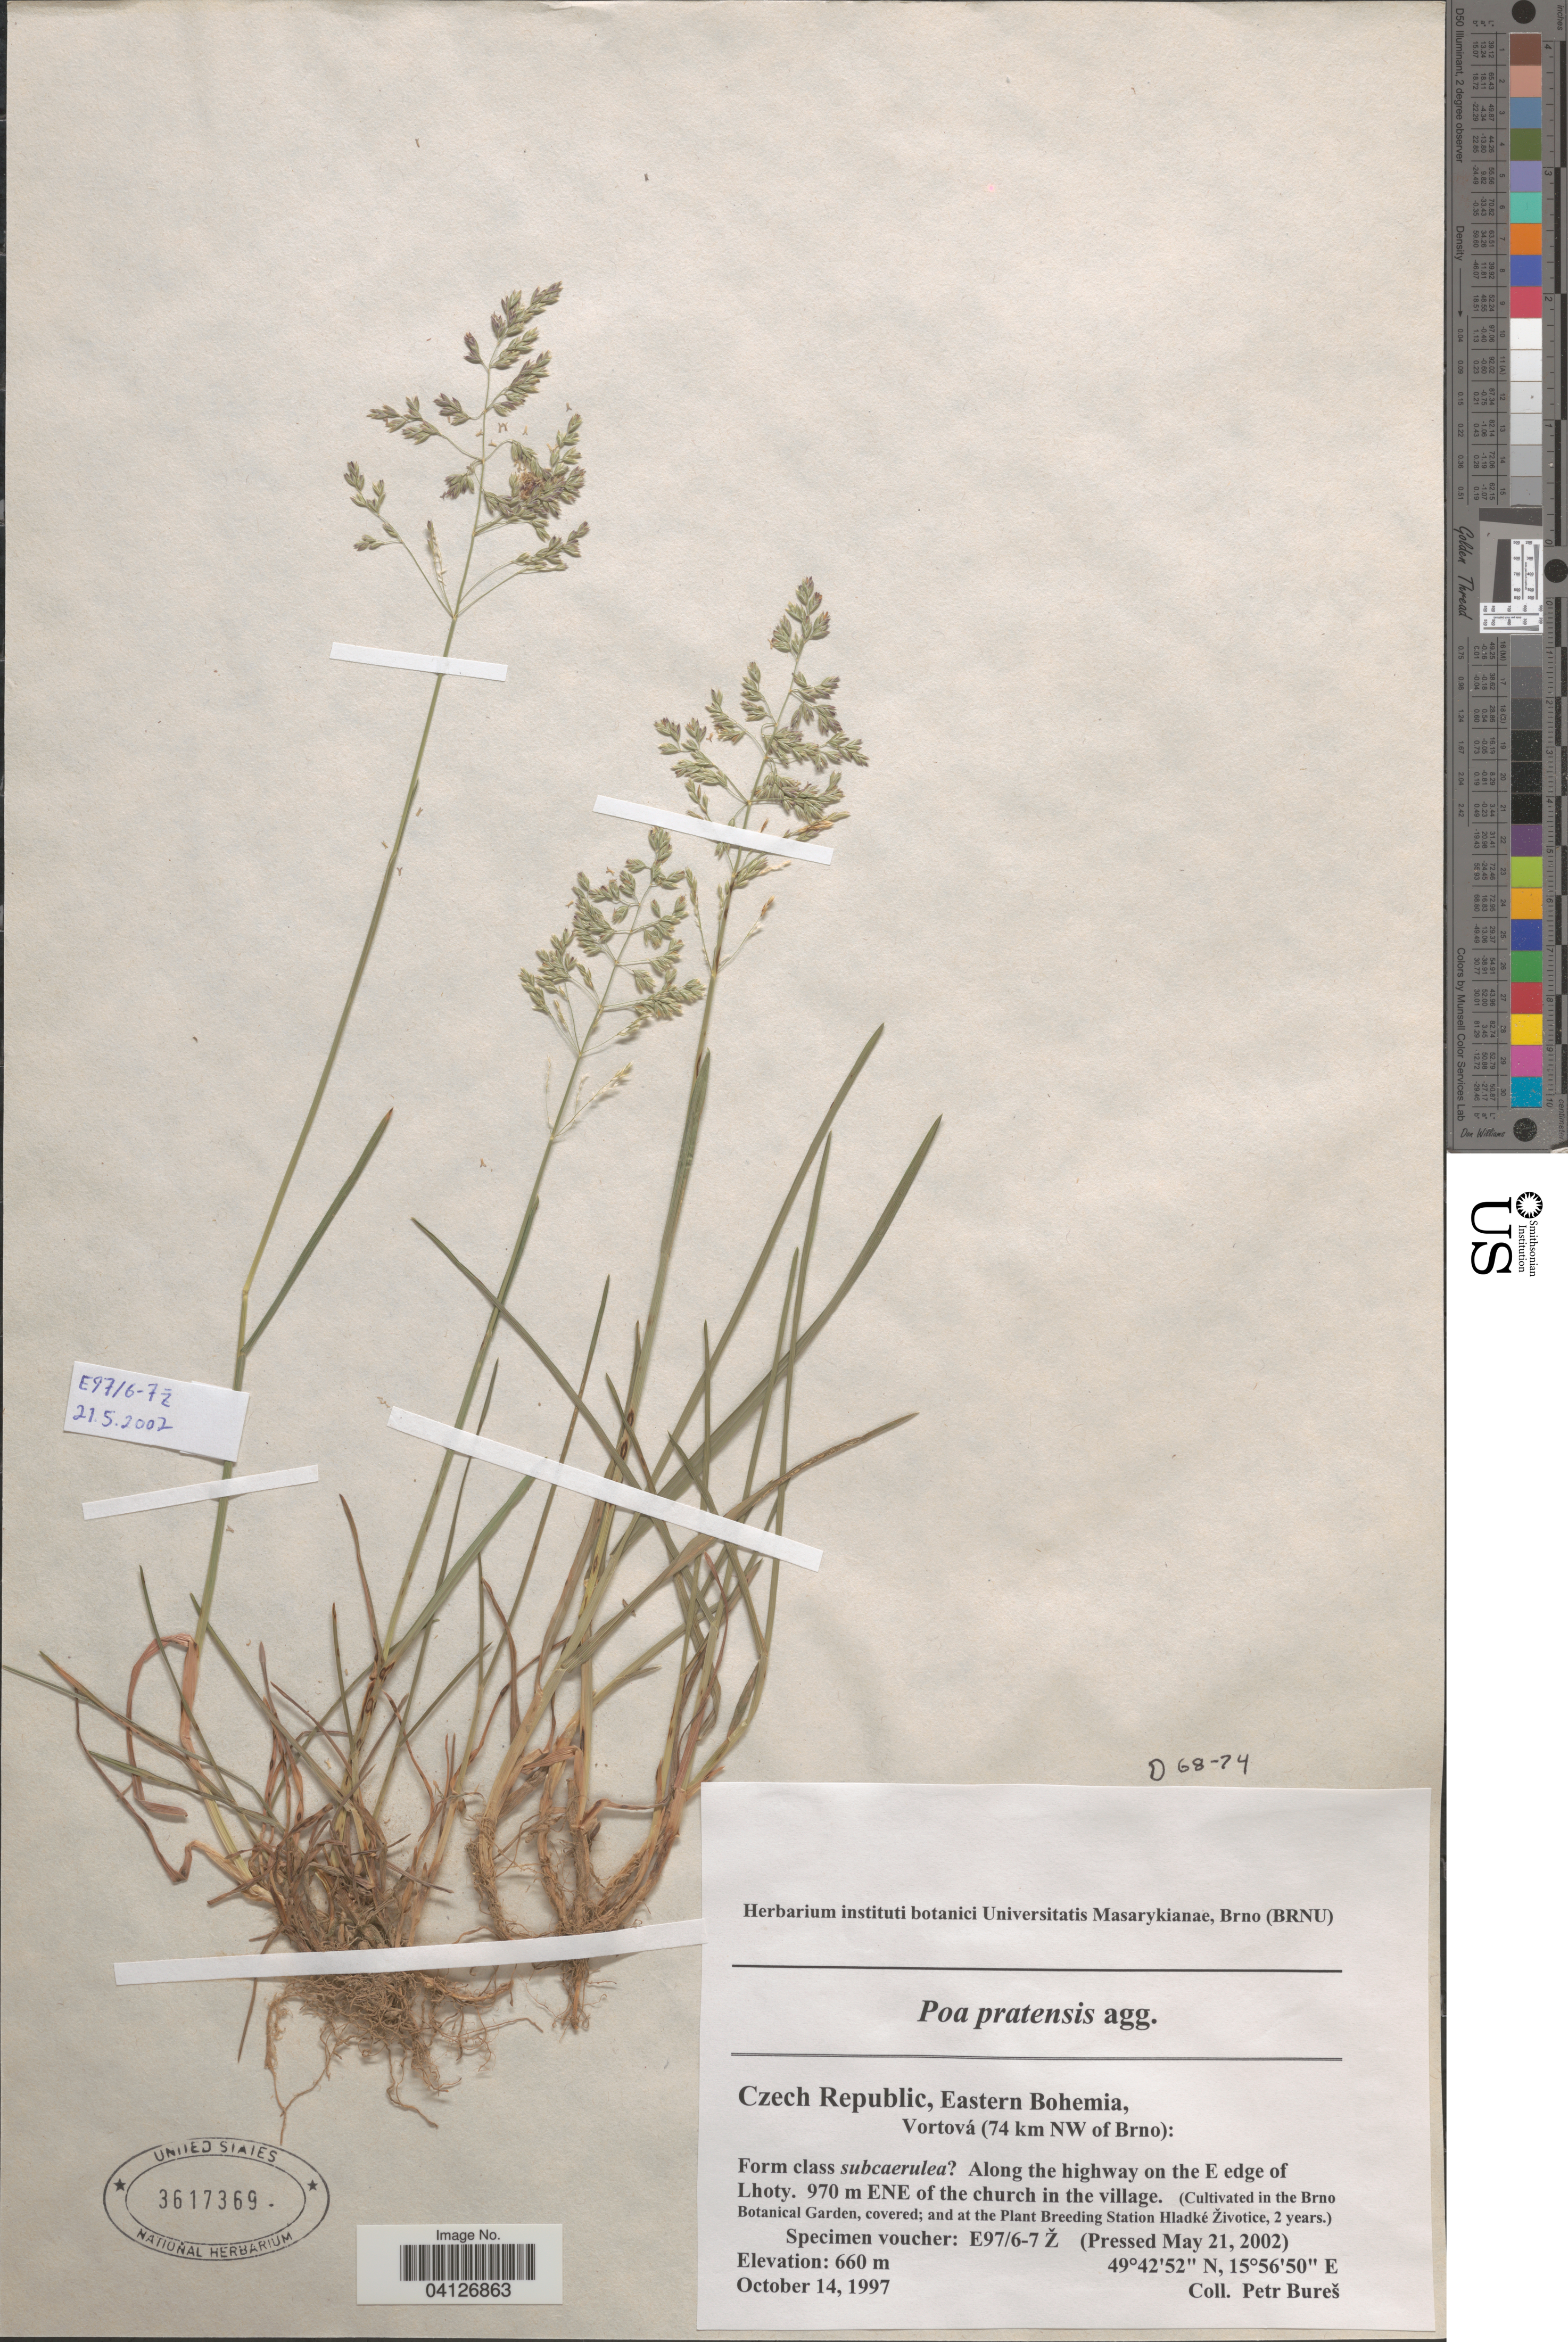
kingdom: Plantae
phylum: Tracheophyta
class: Liliopsida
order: Poales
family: Poaceae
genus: Poa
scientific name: Poa pratensis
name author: L.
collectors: Ex herb. instituti botanici Universitatis Masarykianae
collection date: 2002-05-21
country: Czechia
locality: In the Brno Botanical Garden, covered; and at the Plant Breeding Station Hladké Životice, 2 years.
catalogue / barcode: US 3617369